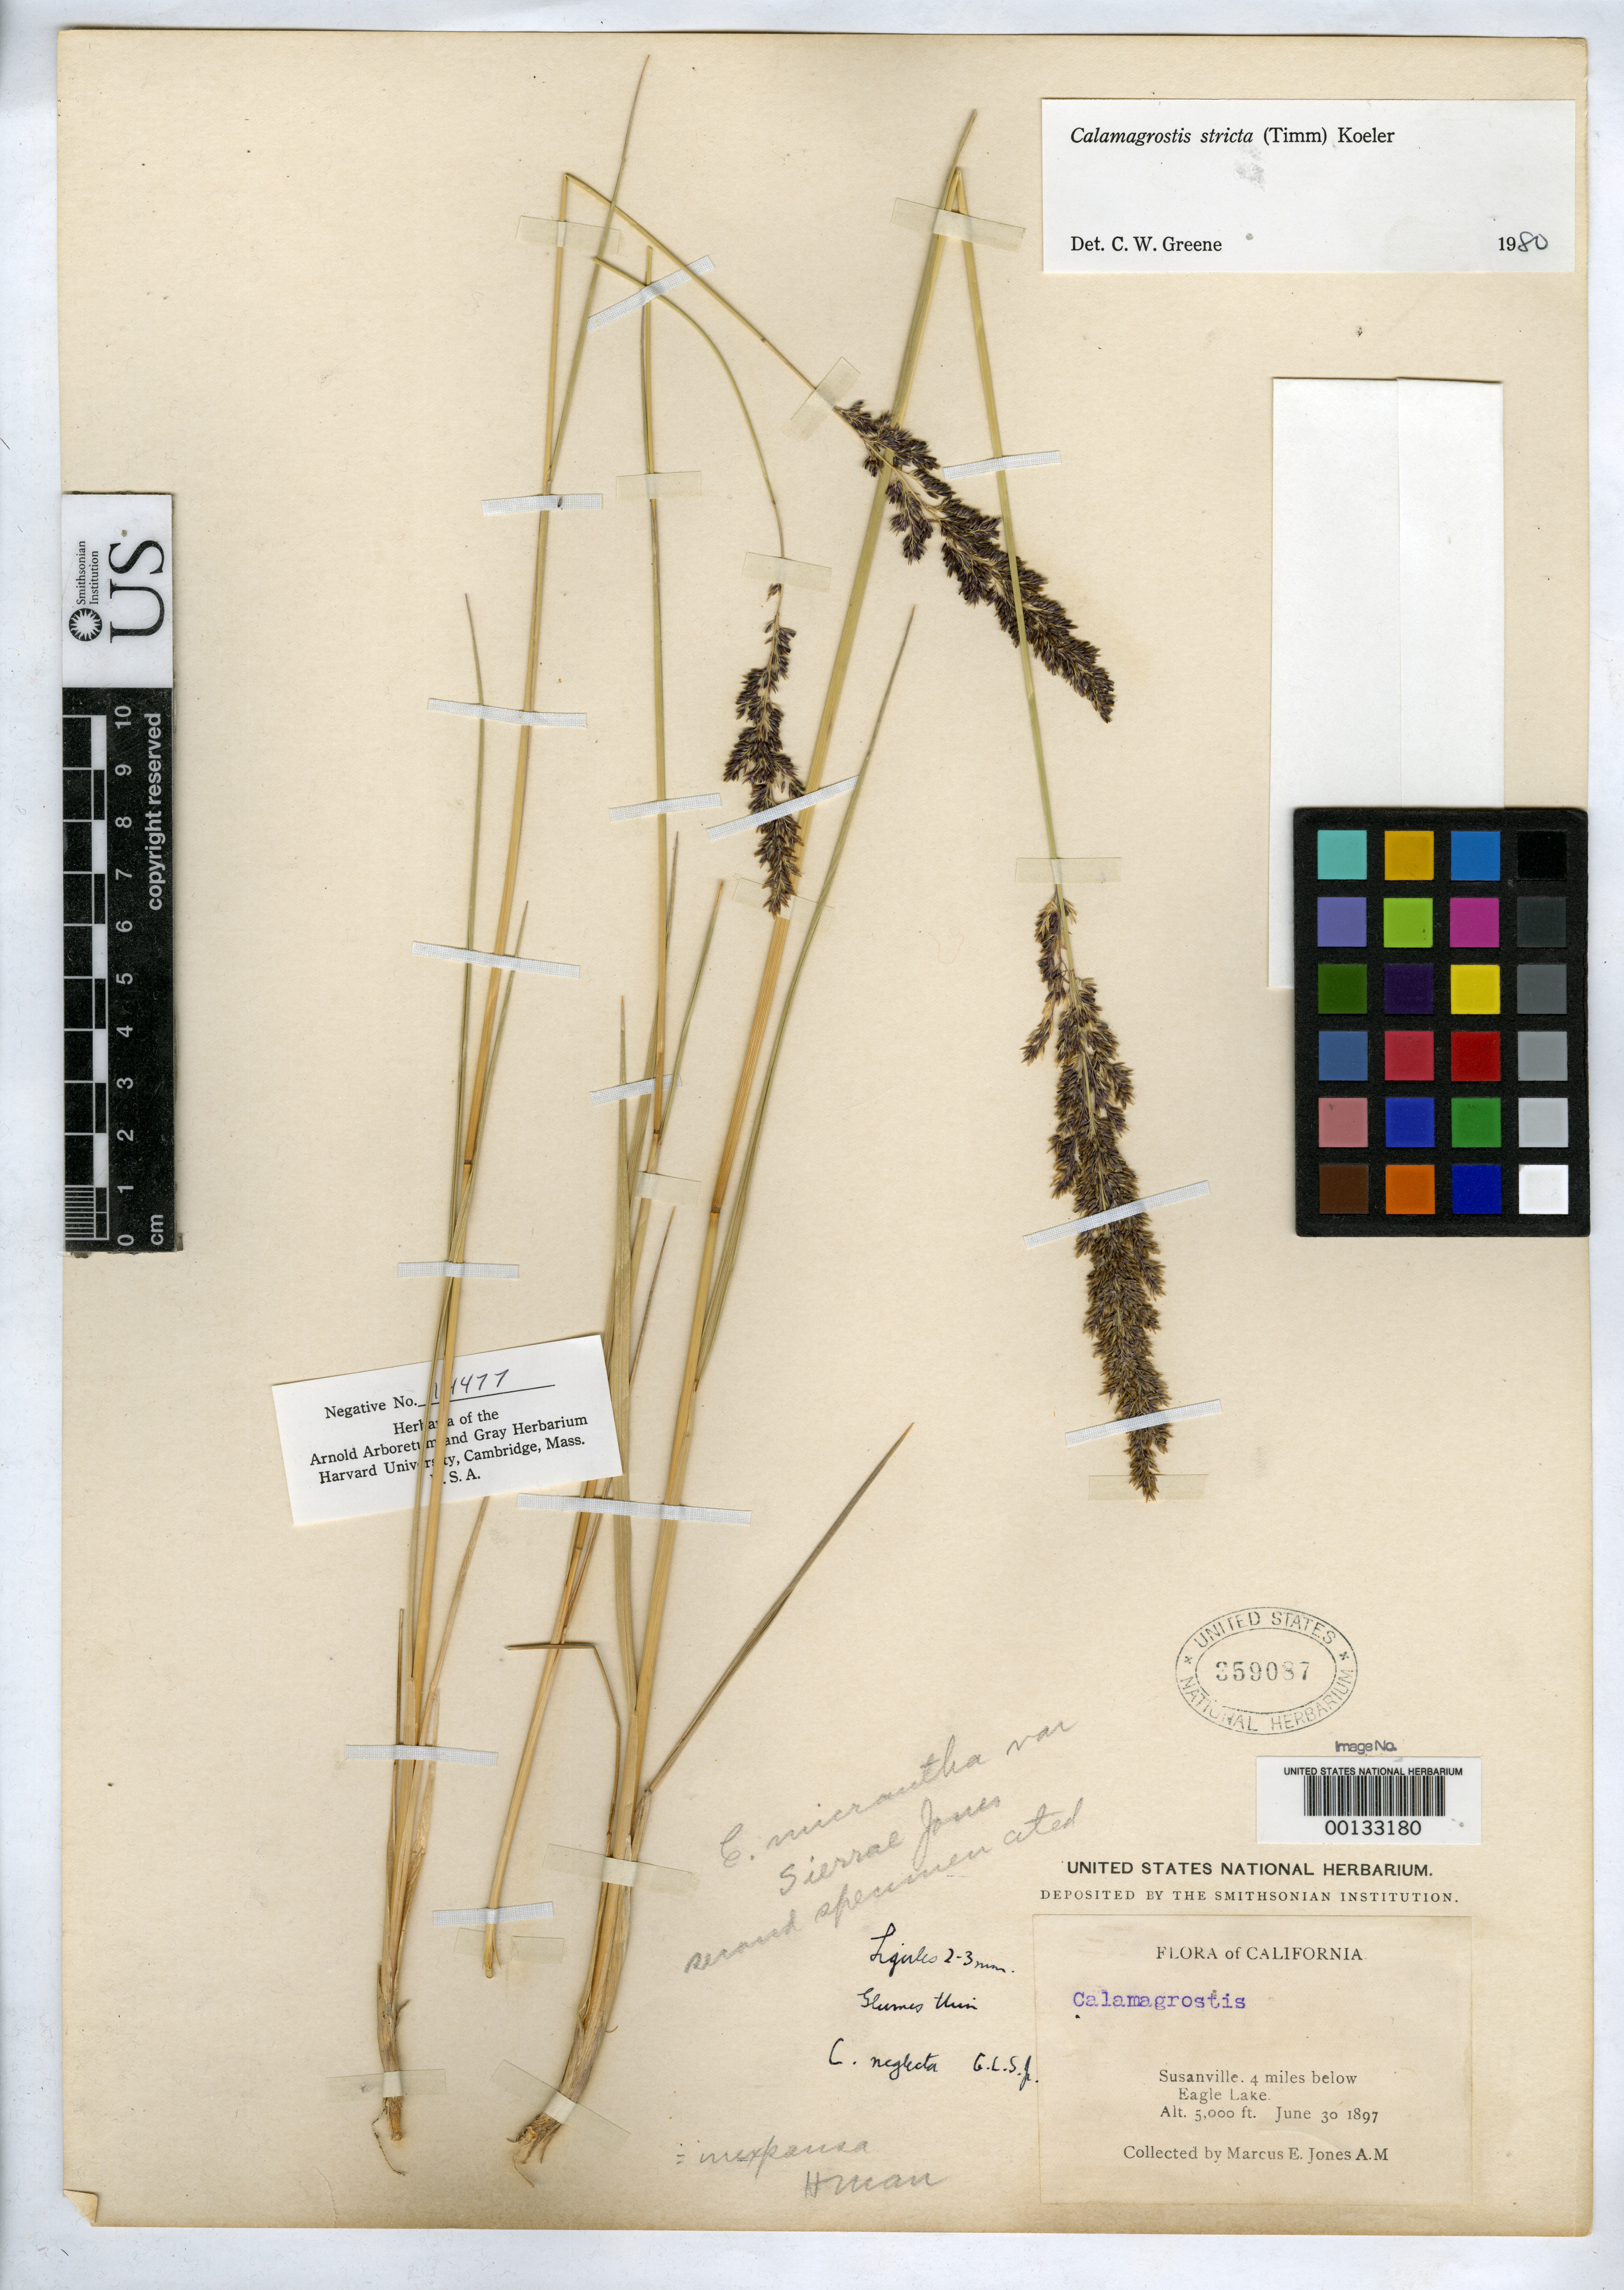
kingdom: Plantae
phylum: Tracheophyta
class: Liliopsida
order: Poales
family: Poaceae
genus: Calamagrostis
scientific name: Calamagrostis micrantha var. sierrae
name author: M.E. Jones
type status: Syntype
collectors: M. E. Jones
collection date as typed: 30 Jun 1897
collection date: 1897-06-30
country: United States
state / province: California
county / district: Lassen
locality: Susanville, 4 mi below Eagle Lake.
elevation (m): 5000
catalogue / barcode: US 359087